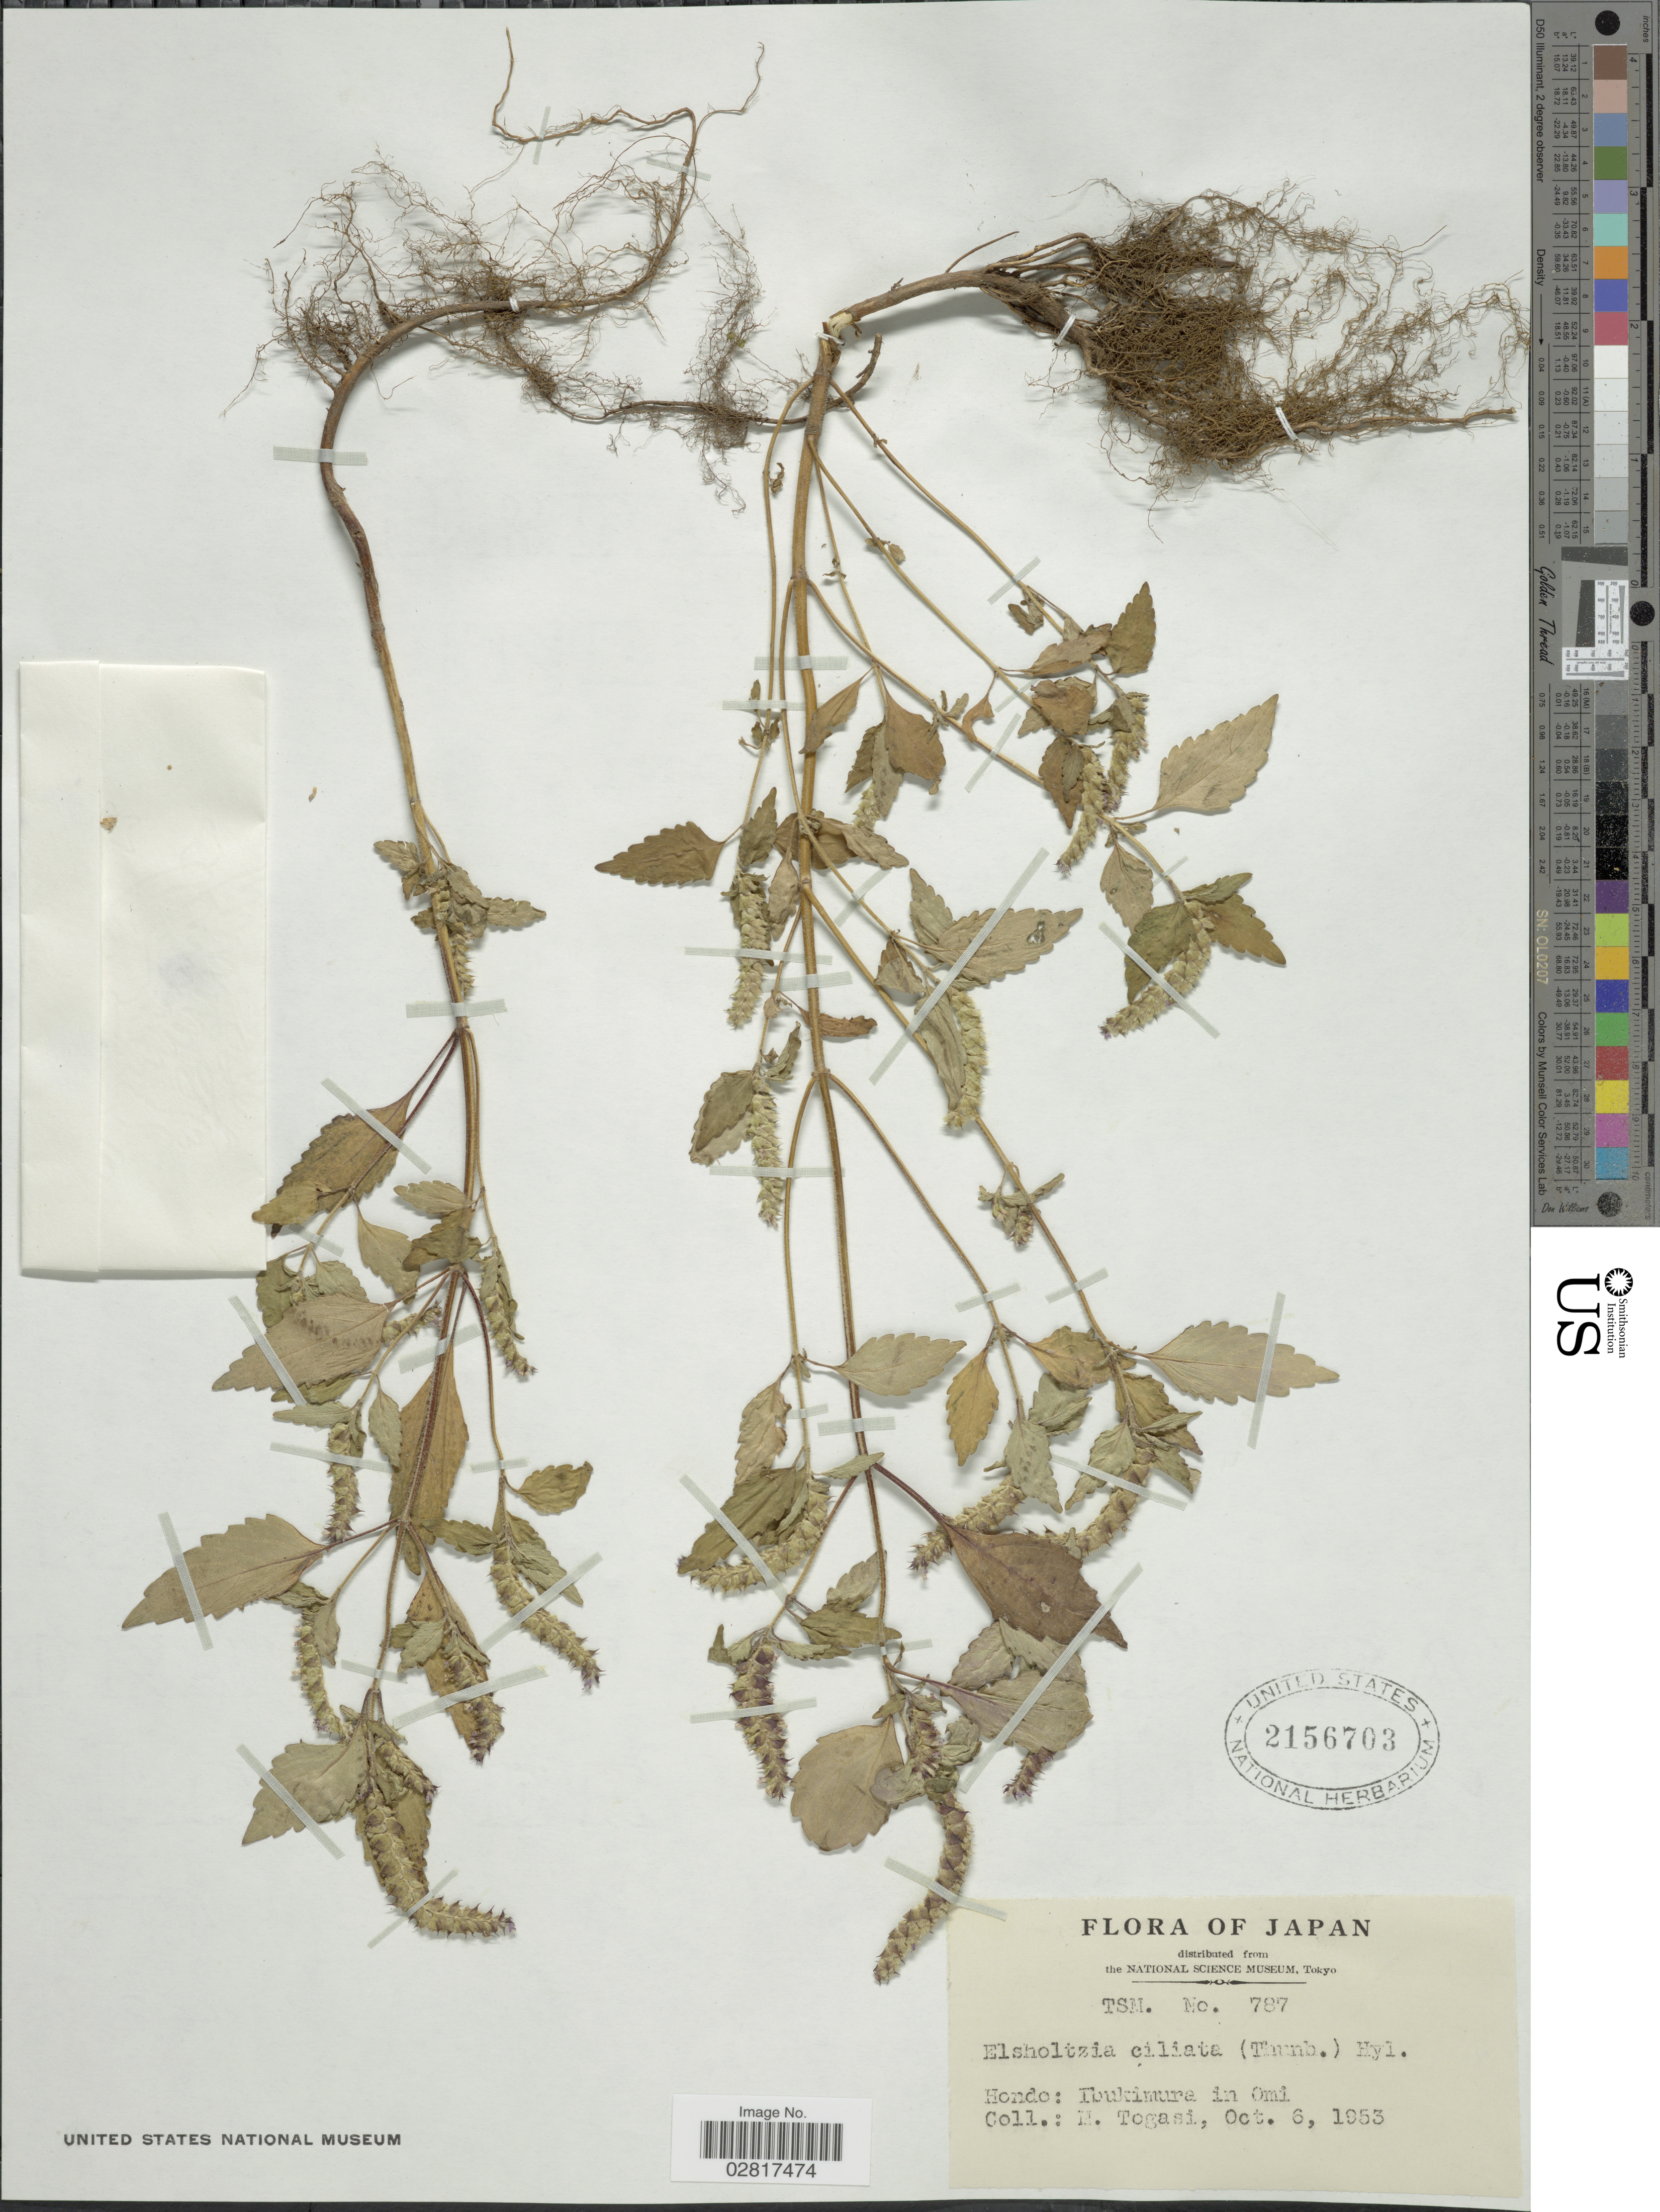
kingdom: Plantae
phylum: Tracheophyta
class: Magnoliopsida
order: Lamiales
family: Lamiaceae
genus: Elsholtzia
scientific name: Elsholtzia ciliata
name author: (Thunb.) Hyl.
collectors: M. Togasi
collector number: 787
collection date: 1953-10-06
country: Japan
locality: Hondo: Ibukimura in Omi.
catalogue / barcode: US 2156703